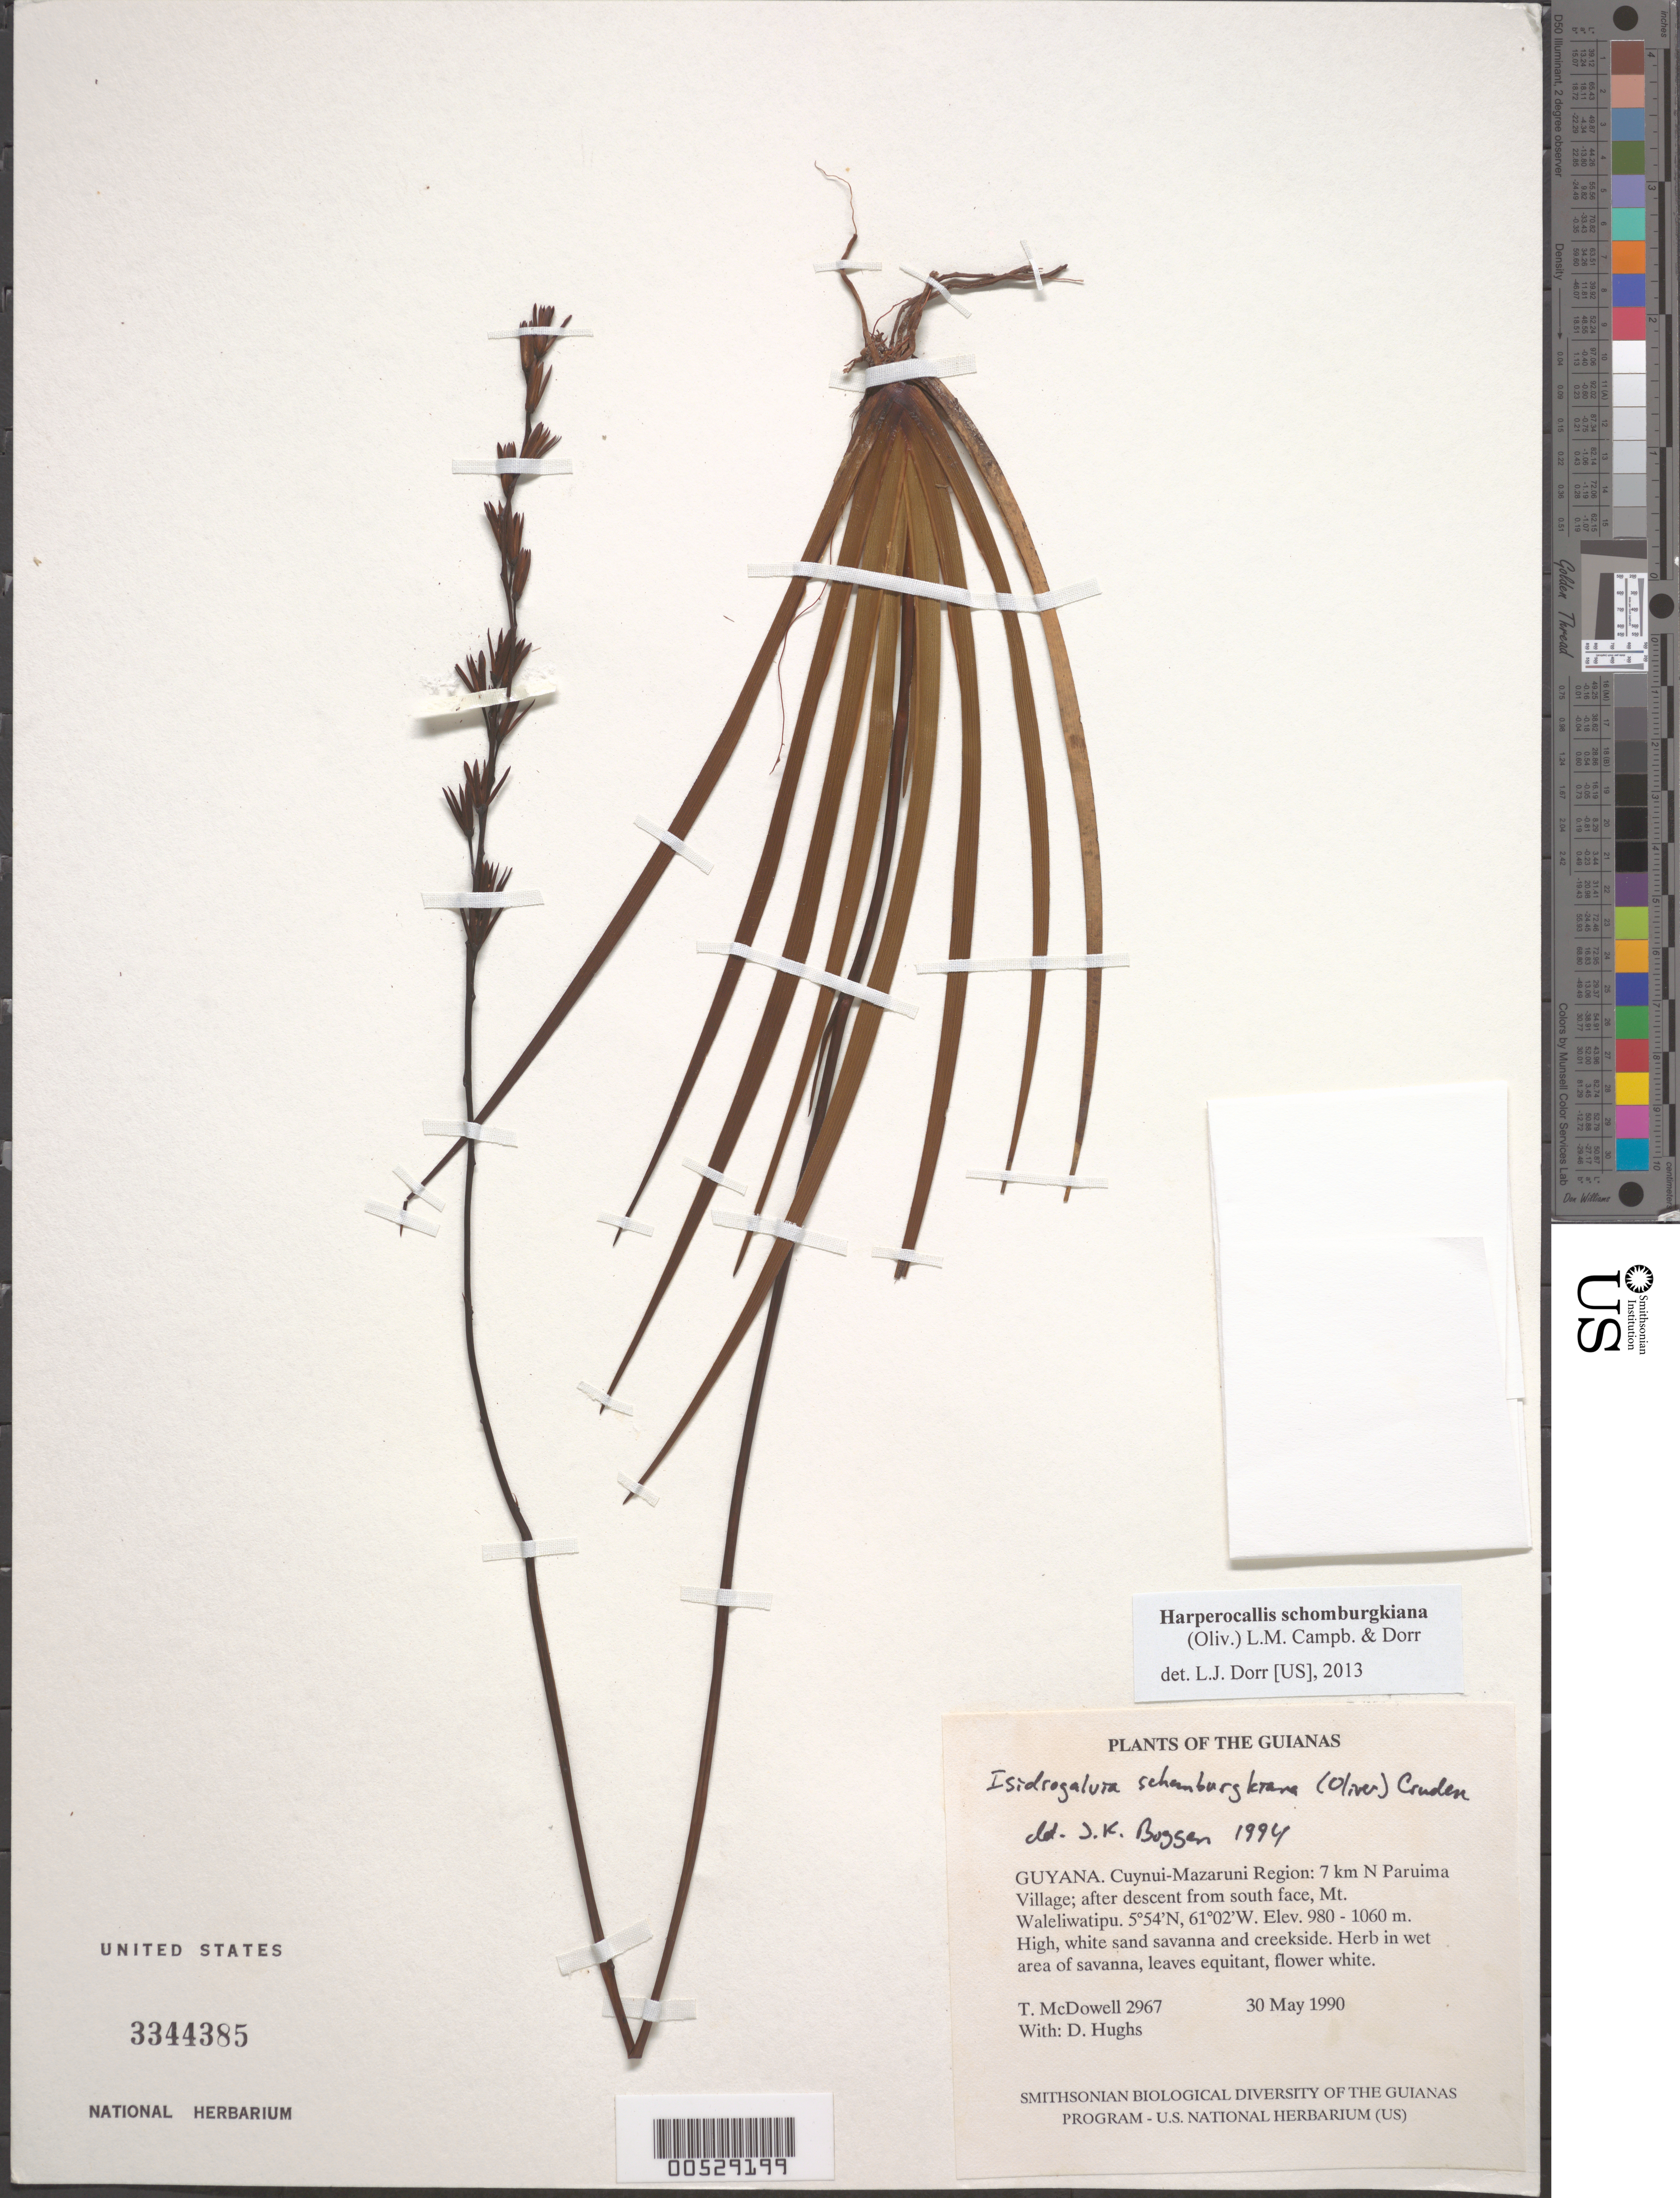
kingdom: Plantae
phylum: Tracheophyta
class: Liliopsida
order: Alismatales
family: Tofieldiaceae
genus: Harperocallis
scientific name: Harperocallis schomburgkiana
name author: (Oliv.) L.M. Campb. & Dorr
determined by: Dorr, L. J., (BOT), Smithsonian Institution - National Museum of Natural History (UNITED STATES)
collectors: T. McDowell, D. Hughs & D. Gopaul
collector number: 2967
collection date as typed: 30 May 1990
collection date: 1990-05-30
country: Guyana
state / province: Cuyuni-Mazaruni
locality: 7 km N of Paruima Village; after descent from south face of Mt. Waleliwatipu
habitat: High white sand savanna and creekside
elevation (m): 980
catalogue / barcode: US 3344385